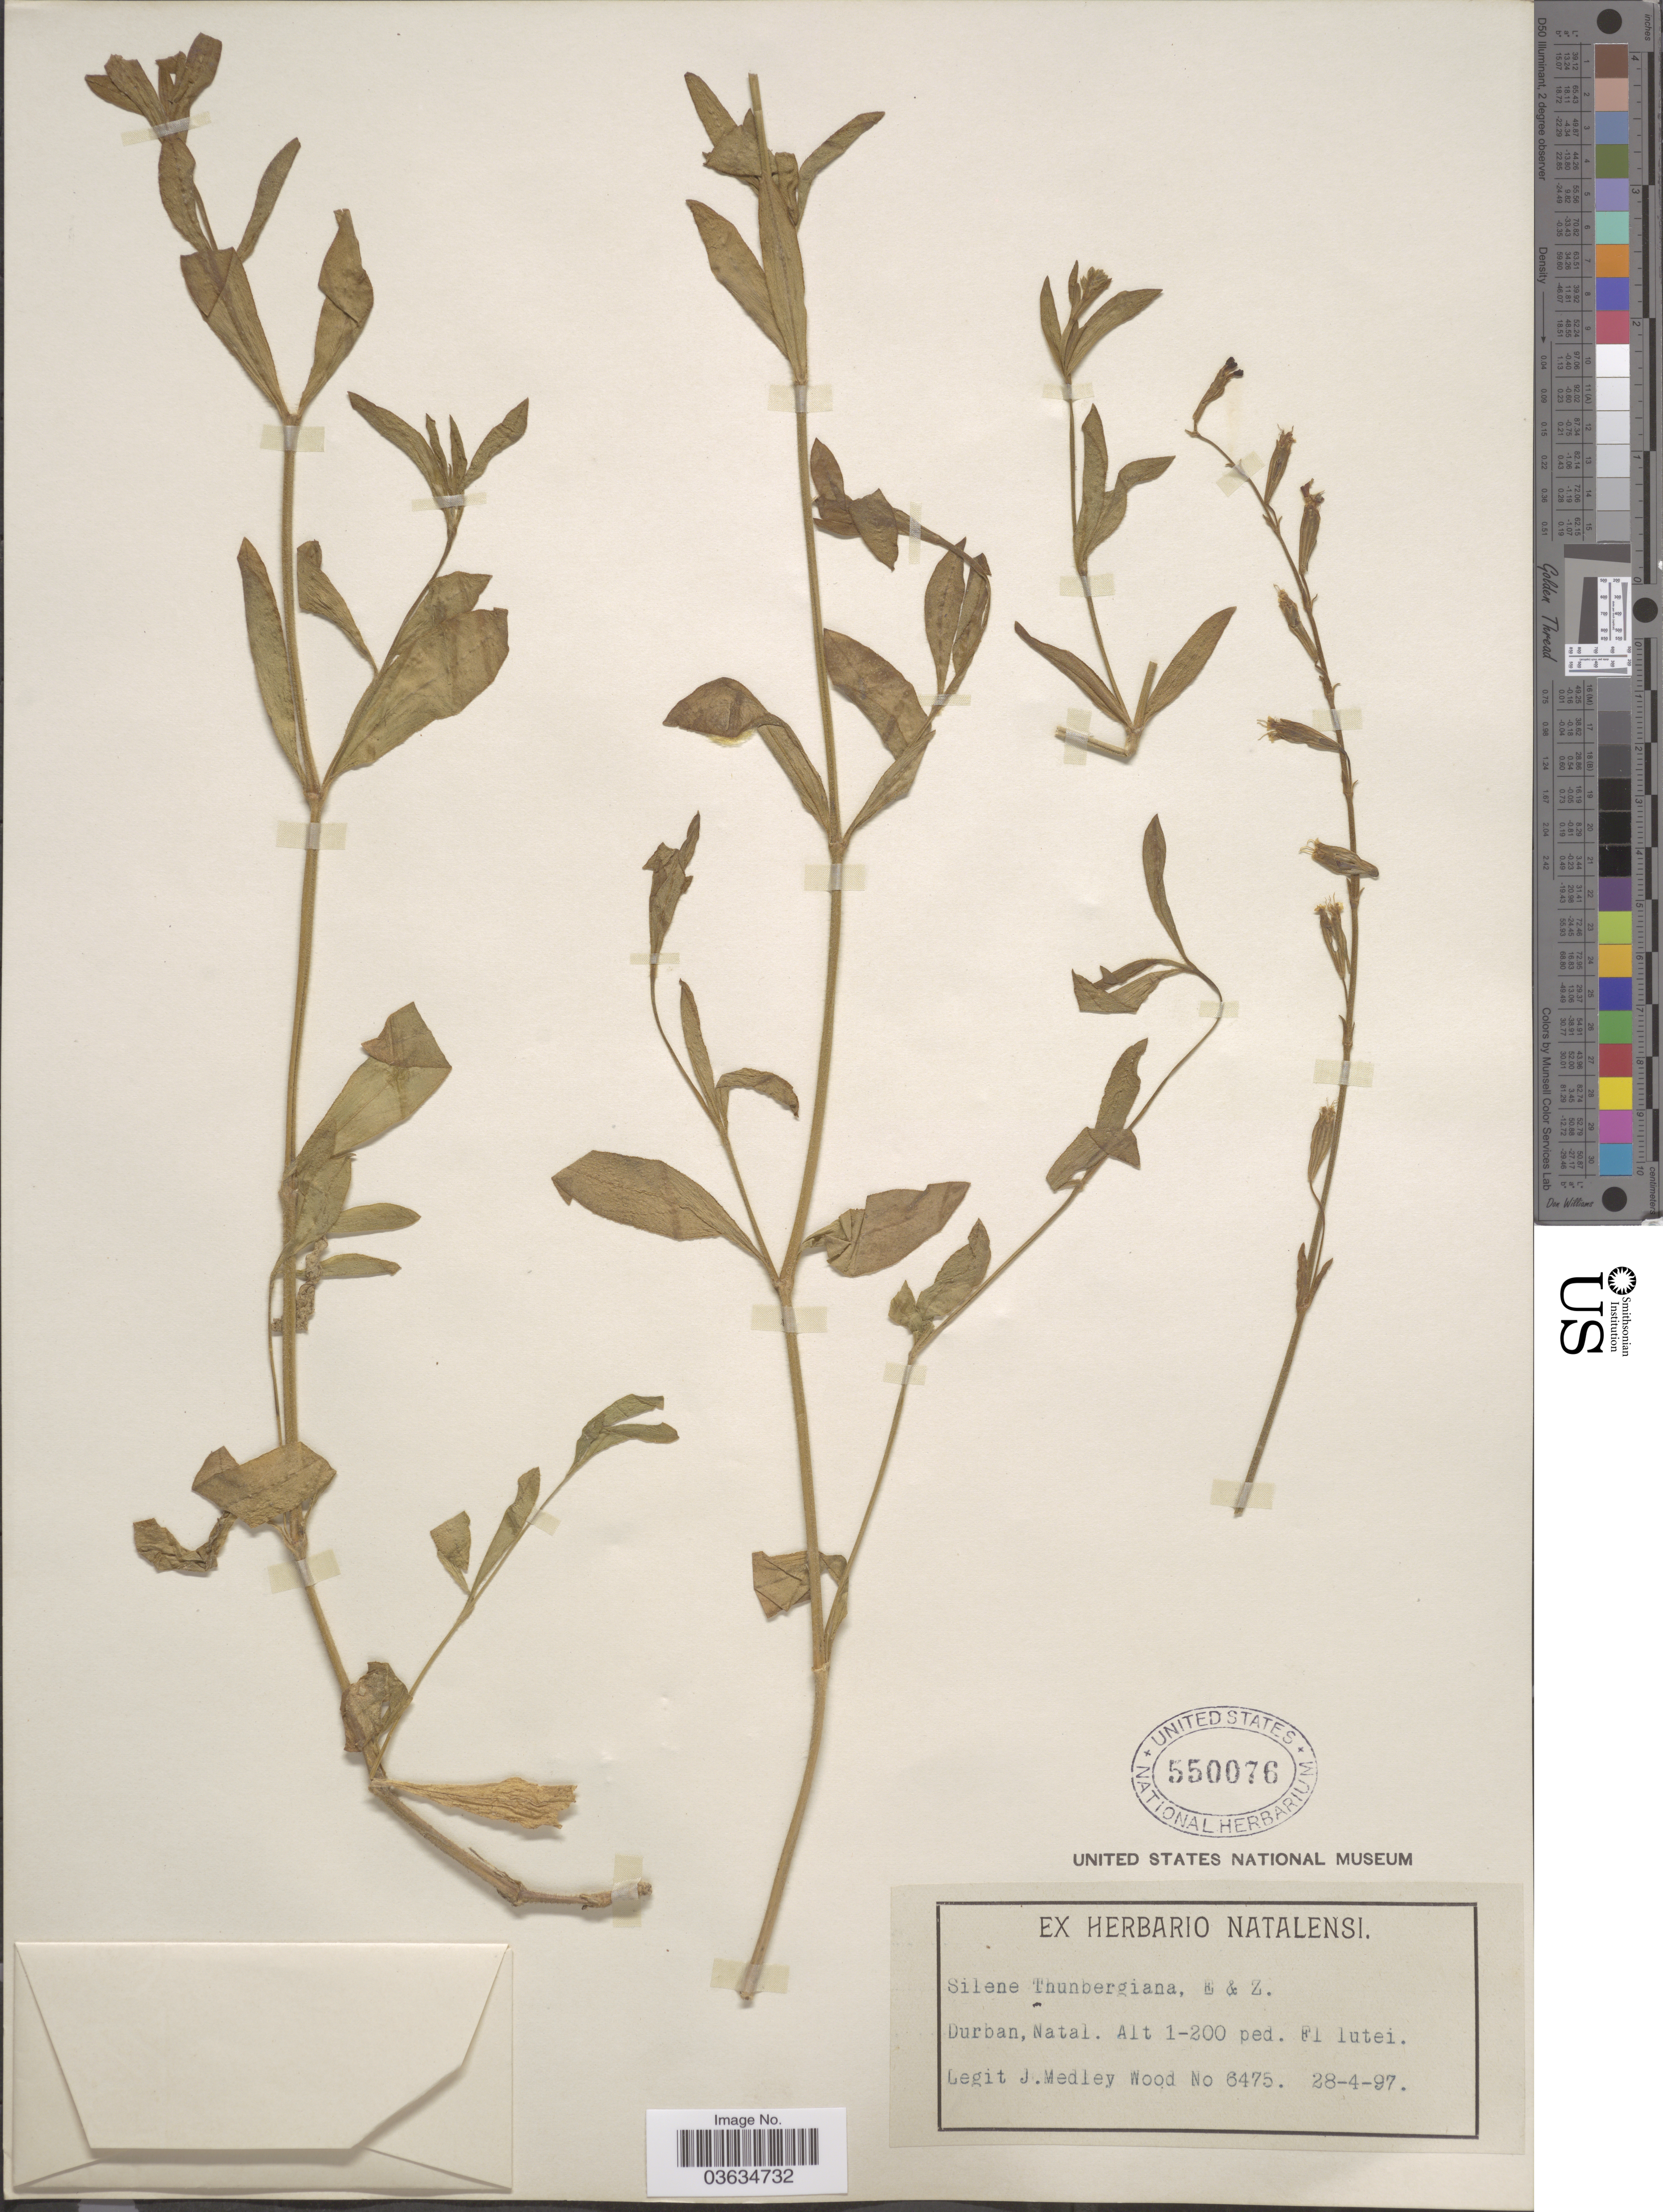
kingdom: Plantae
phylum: Tracheophyta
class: Magnoliopsida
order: Caryophyllales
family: Caryophyllaceae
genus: Silene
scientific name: Silene thunbergiana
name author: Bartl.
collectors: J. M. Wood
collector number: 6475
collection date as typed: Transcribed d/m/y: 28/4/97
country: South Africa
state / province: KwaZulu-Natal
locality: Durban, Natal.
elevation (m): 30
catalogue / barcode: US 550076